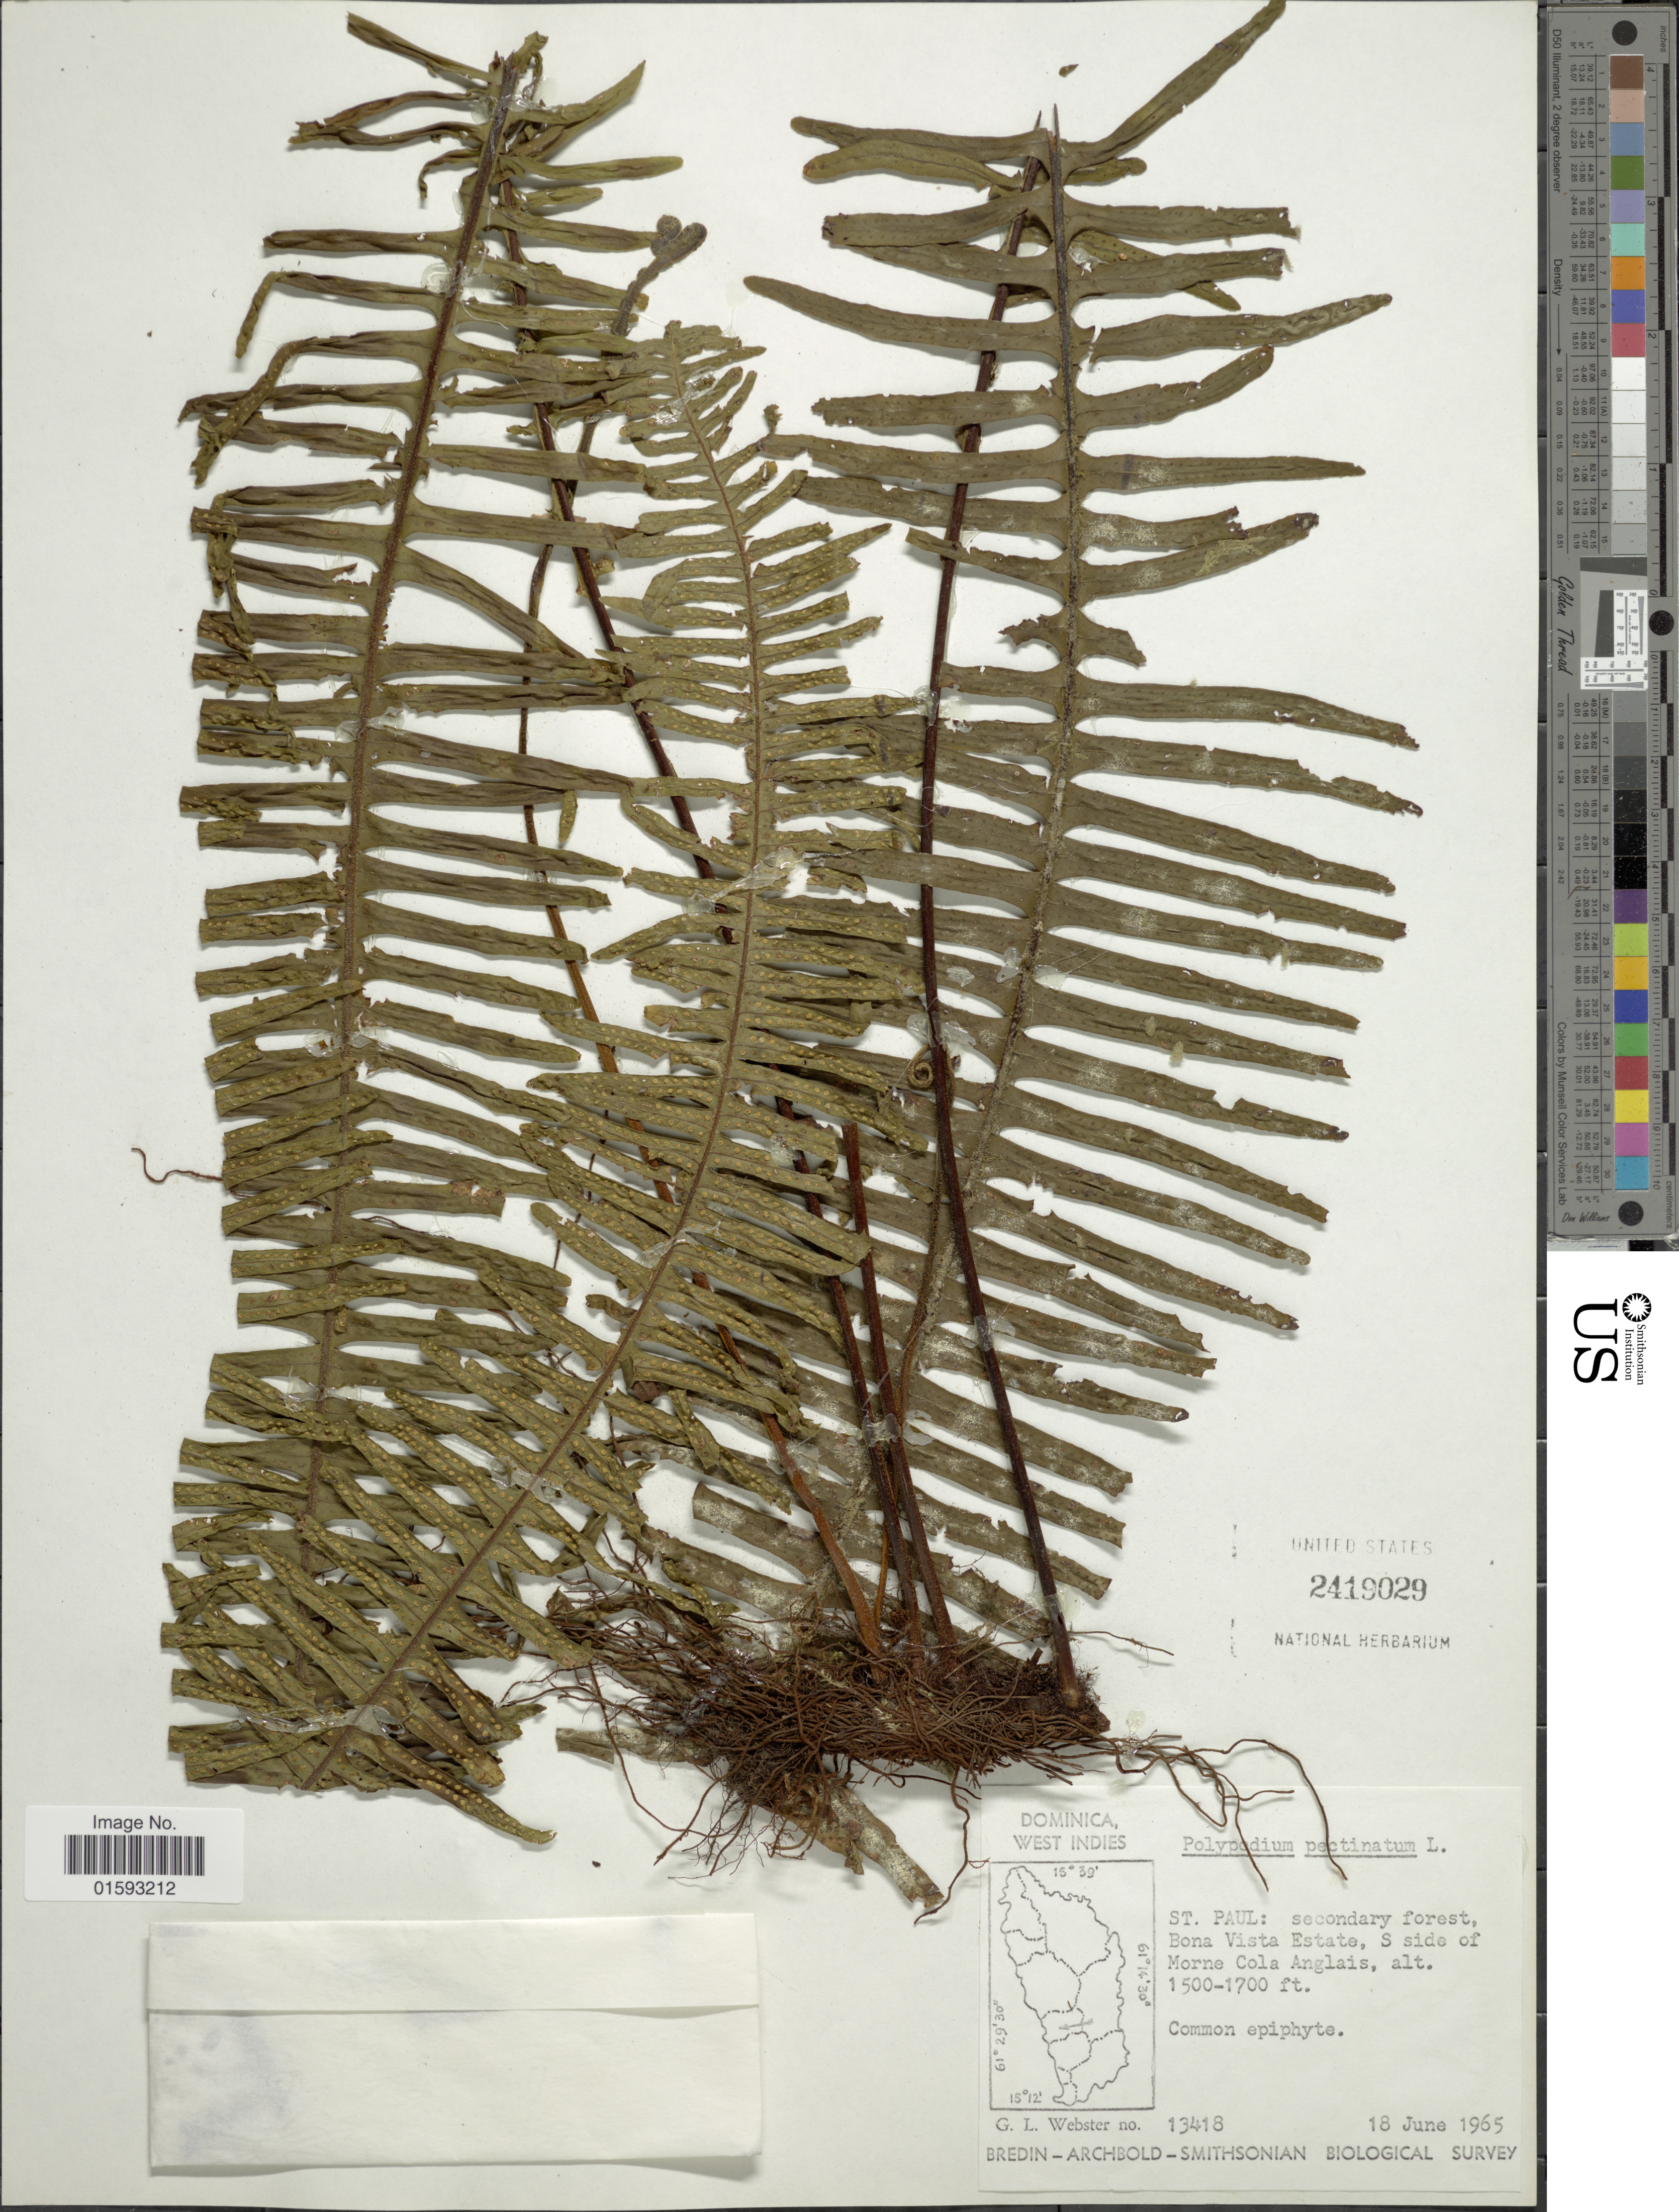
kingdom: Plantae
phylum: Tracheophyta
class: Polypodiopsida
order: Polypodiales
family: Polypodiaceae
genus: Pecluma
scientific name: Pecluma pectinata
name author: (L.) M.G. Price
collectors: G. L. Webster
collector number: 13418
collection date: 1965-06-18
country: Dominica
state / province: St. Paul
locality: Secondary forest Bona Vista Estate, S side of Morne Cola Anglais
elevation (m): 457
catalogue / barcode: US 2419029